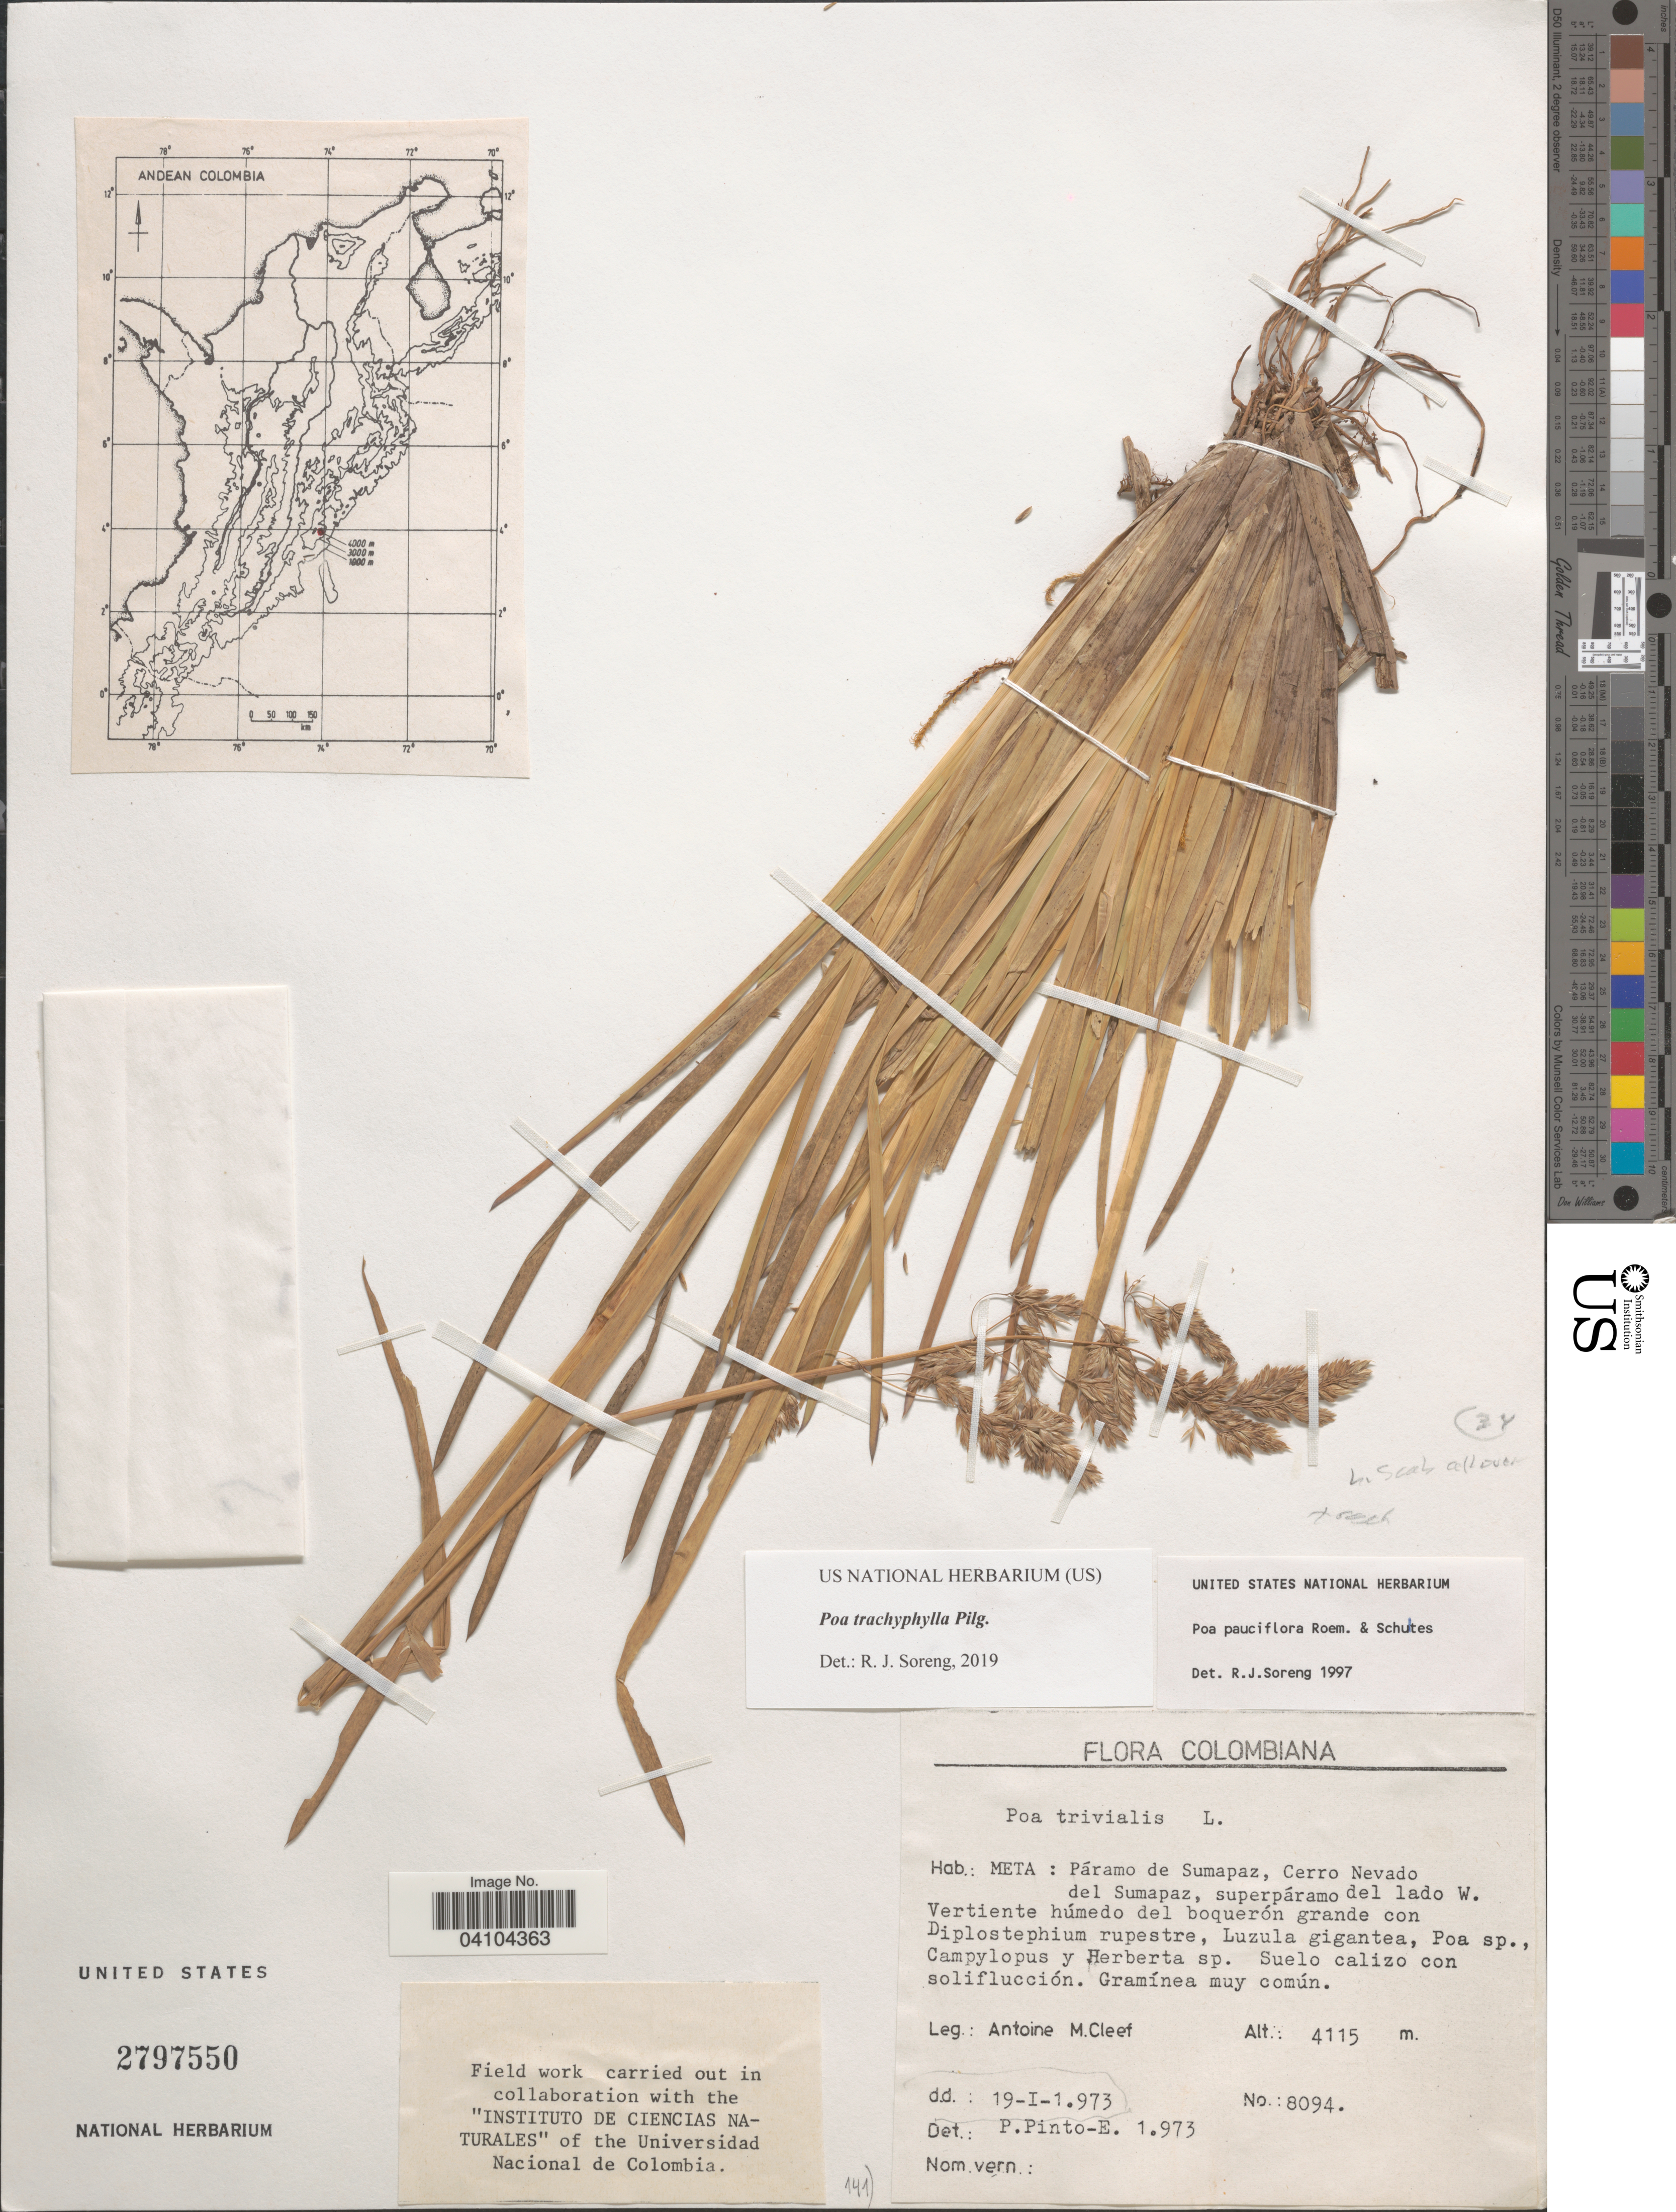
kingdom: Plantae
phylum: Tracheophyta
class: Liliopsida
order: Poales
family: Poaceae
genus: Poa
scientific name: Poa trachyphylla Hack., nom. illeg.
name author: Hack.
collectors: A. M. Cleef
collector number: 8094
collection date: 1973-01-19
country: Colombia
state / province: Meta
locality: Páramo de Sumapaz, Cerro Nevado del Sumapaz, superpáramo del lado W.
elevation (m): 4115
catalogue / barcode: US 2797550